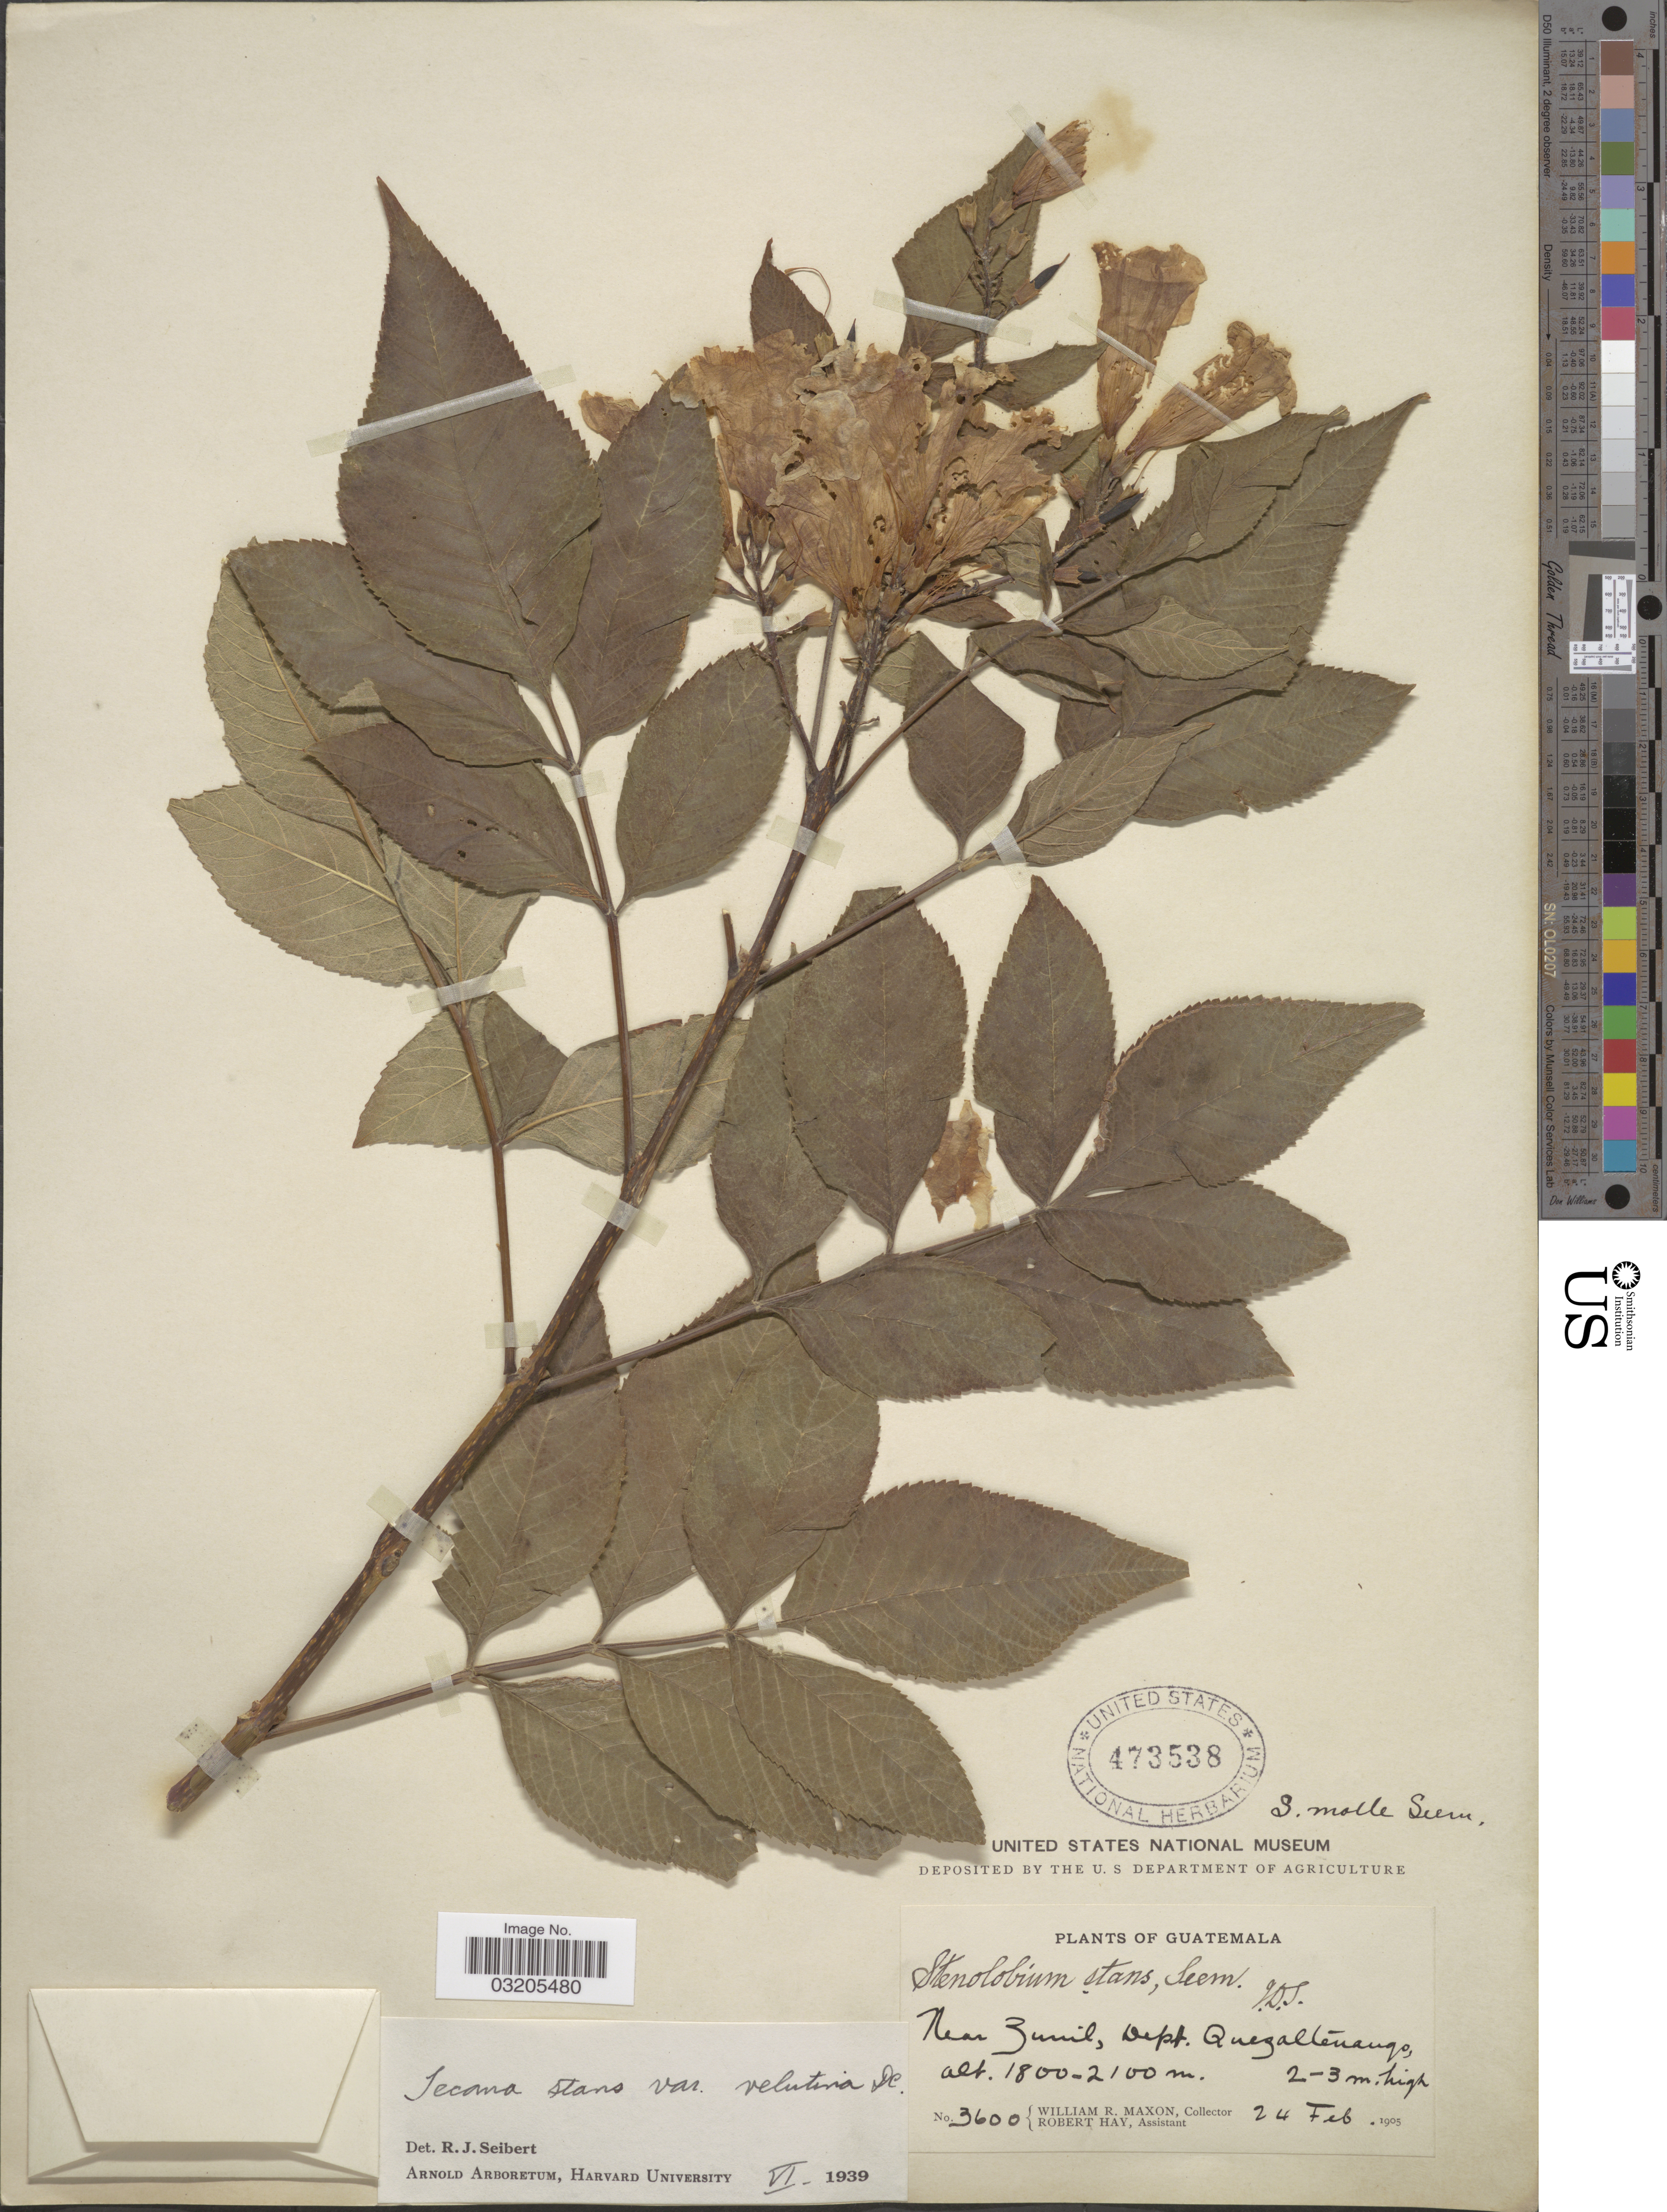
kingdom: Plantae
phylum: Tracheophyta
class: Magnoliopsida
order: Lamiales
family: Bignoniaceae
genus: Tecoma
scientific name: Tecoma stans var. velutina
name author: DC.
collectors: W. R. Maxon & R. H. Hay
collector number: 3600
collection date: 1905-02-24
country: Guatemala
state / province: Quetzaltenango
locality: Near Zunil, Dept. Quezaltenango.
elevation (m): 1800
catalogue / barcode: US 473538